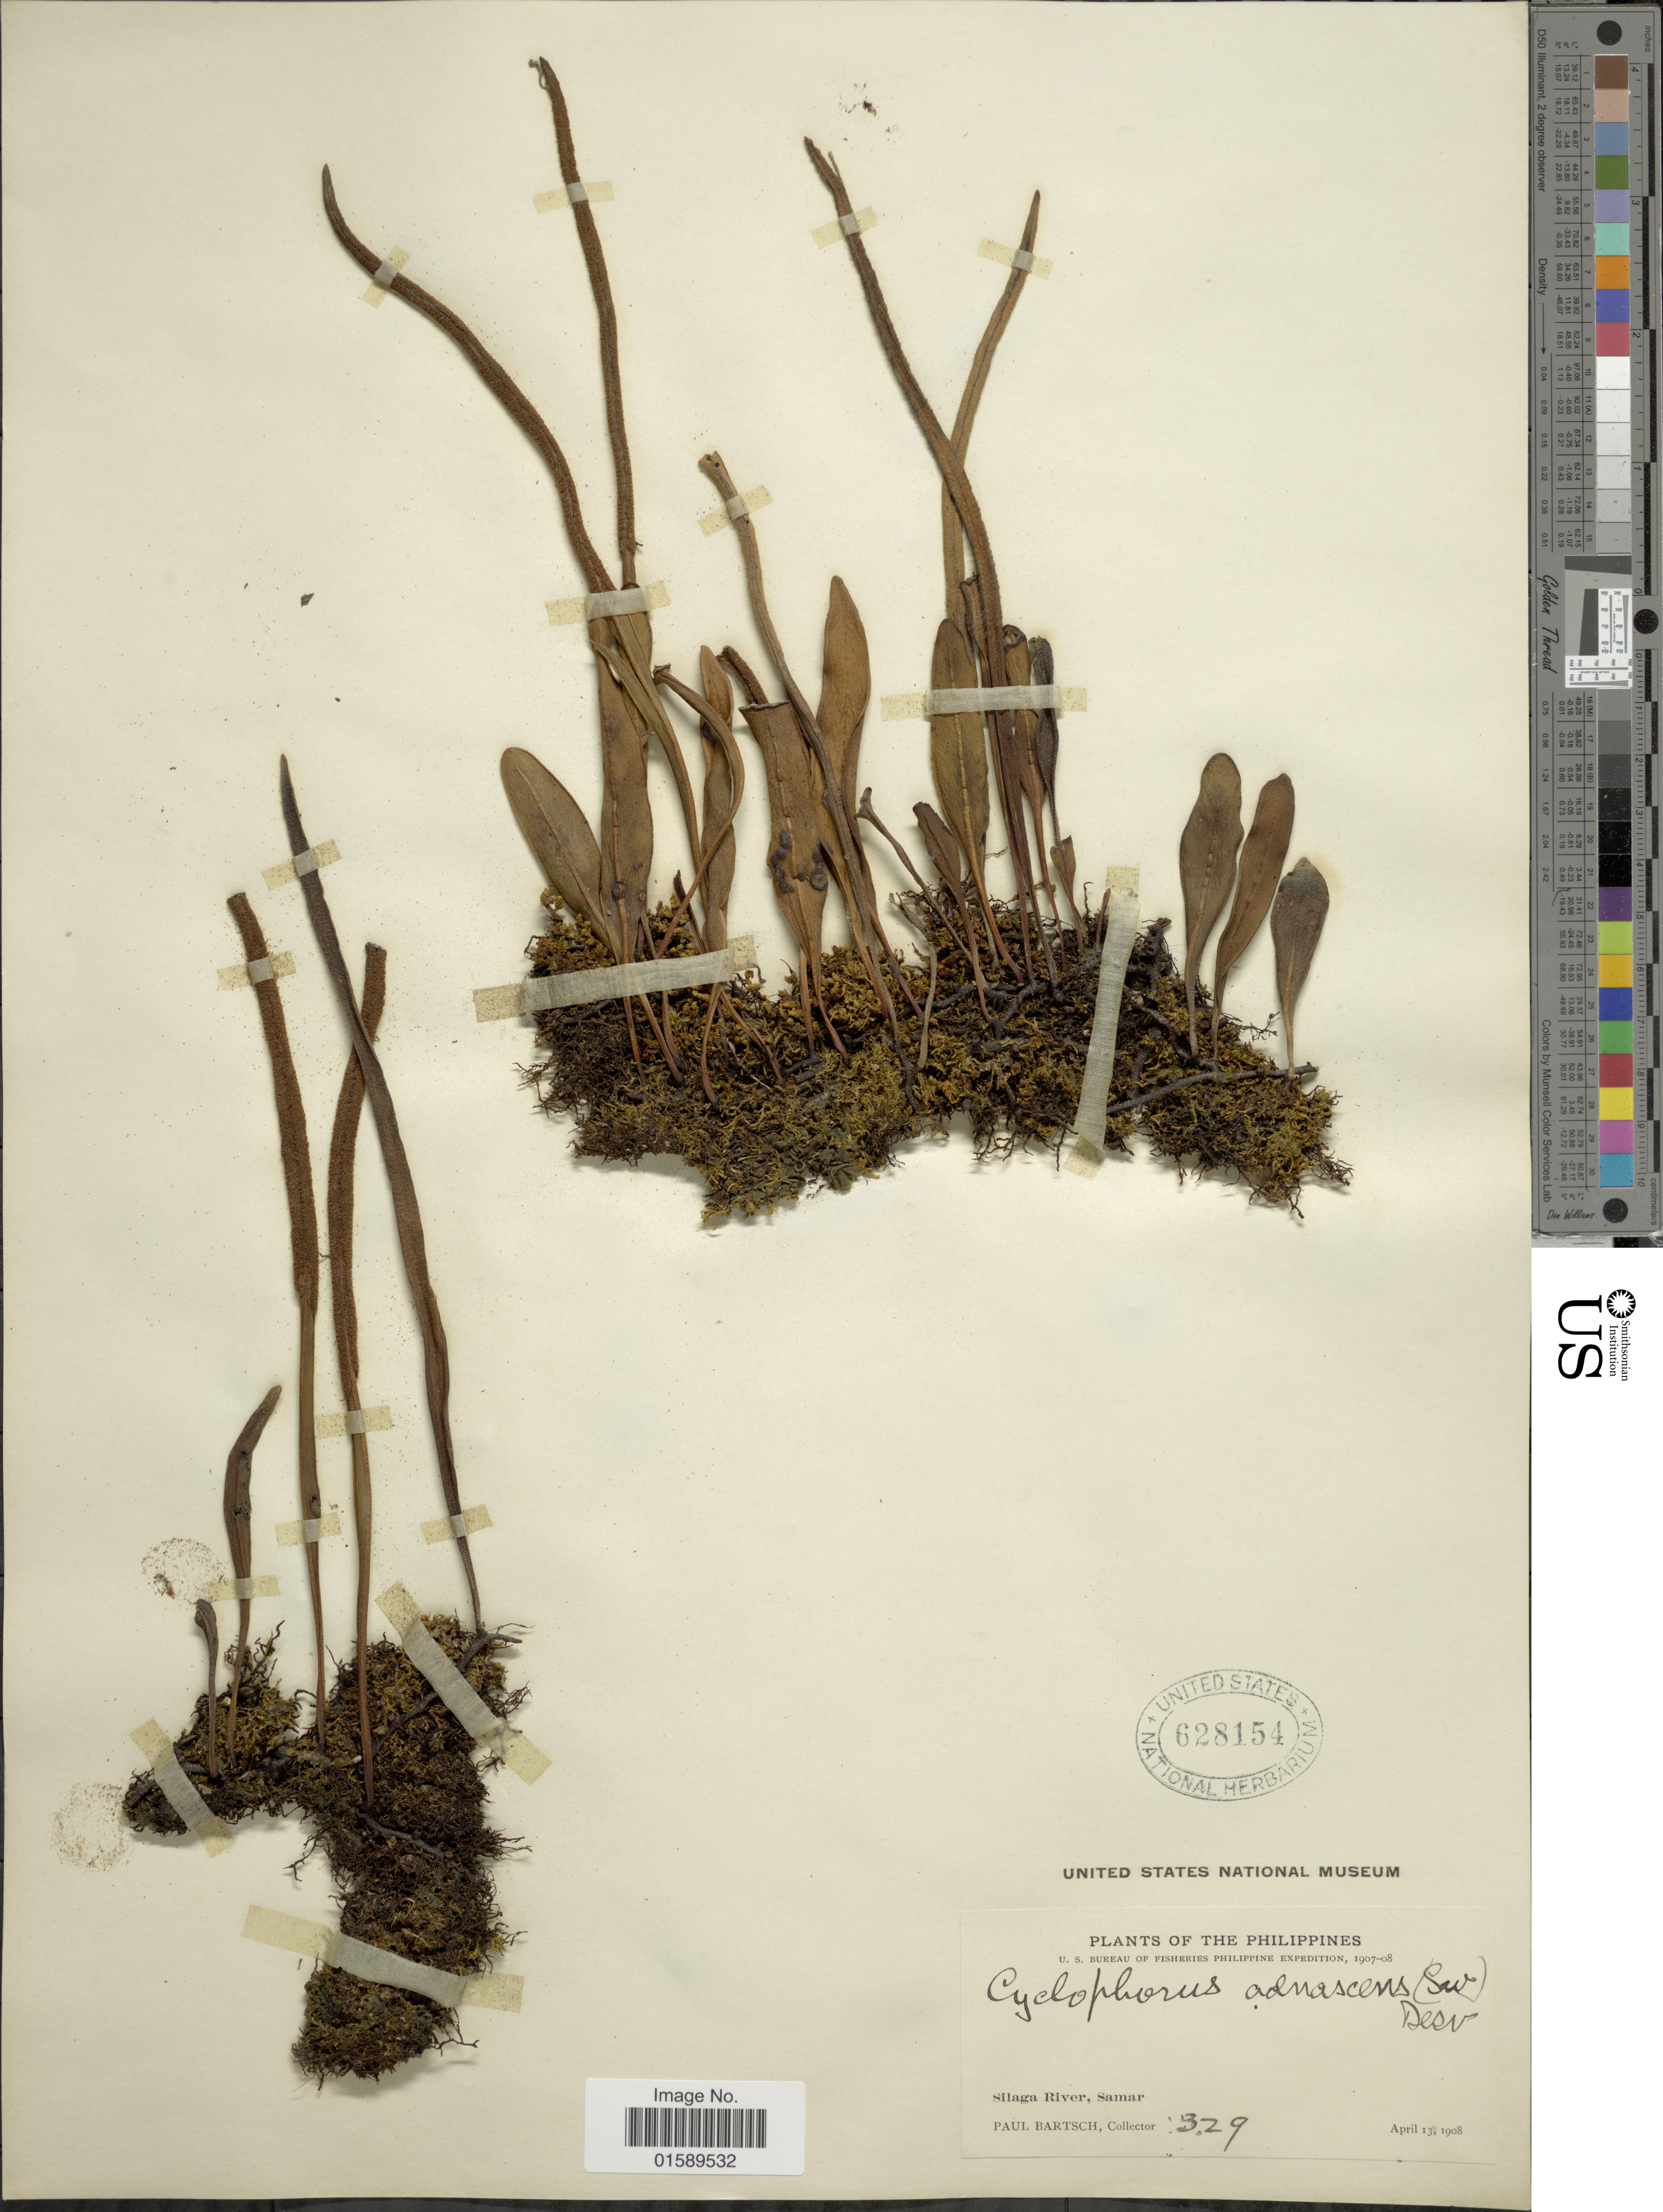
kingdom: Plantae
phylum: Tracheophyta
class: Polypodiopsida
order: Polypodiales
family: Polypodiaceae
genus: Pyrrosia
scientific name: Pyrrosia lanceolata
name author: (L.) Farw.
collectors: P. Bartsch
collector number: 329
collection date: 1908-04-13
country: Philippines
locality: Silaga River, Samar.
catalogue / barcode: US 628154